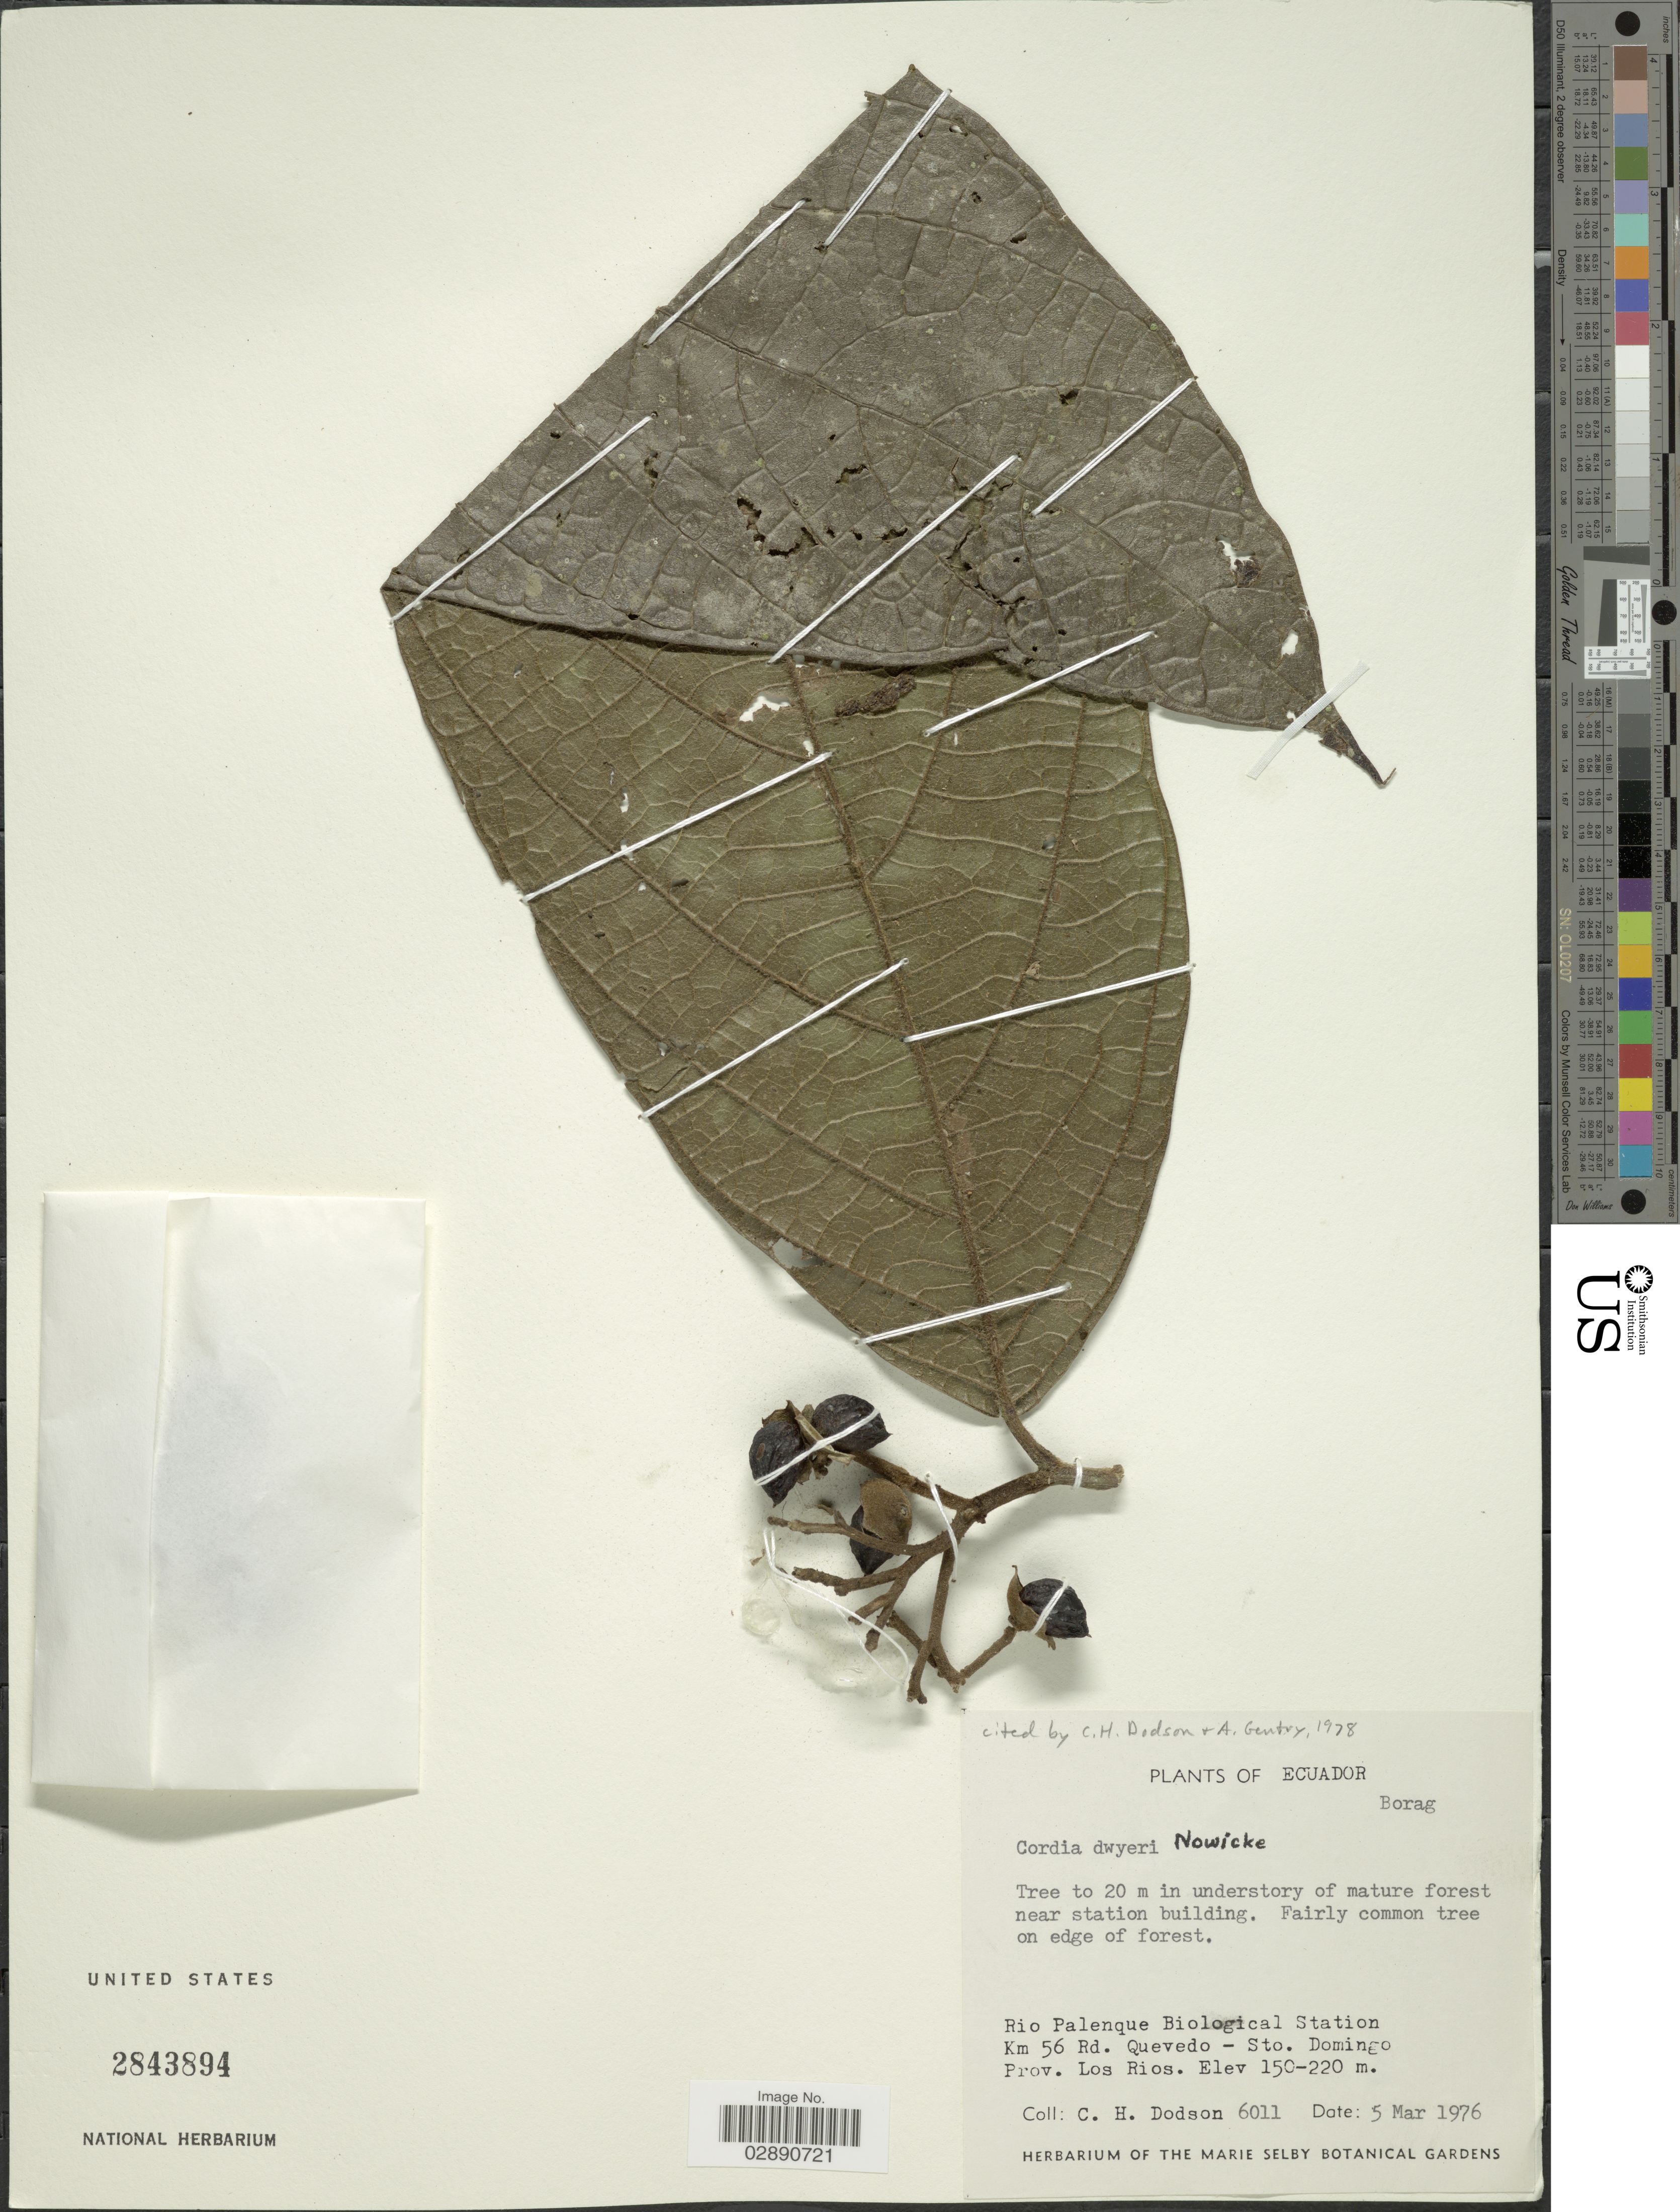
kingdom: Plantae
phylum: Tracheophyta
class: Magnoliopsida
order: Boraginales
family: Cordiaceae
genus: Cordia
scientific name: Cordia dwyeri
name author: Nowicke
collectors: C. H. Dodson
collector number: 6011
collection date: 1976-03-05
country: Ecuador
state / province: Los Ríos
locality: Rio Palenque Biological Station Km 56 Rd. Quevedo - Sto. Domingo.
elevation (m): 150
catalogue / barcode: US 2843894